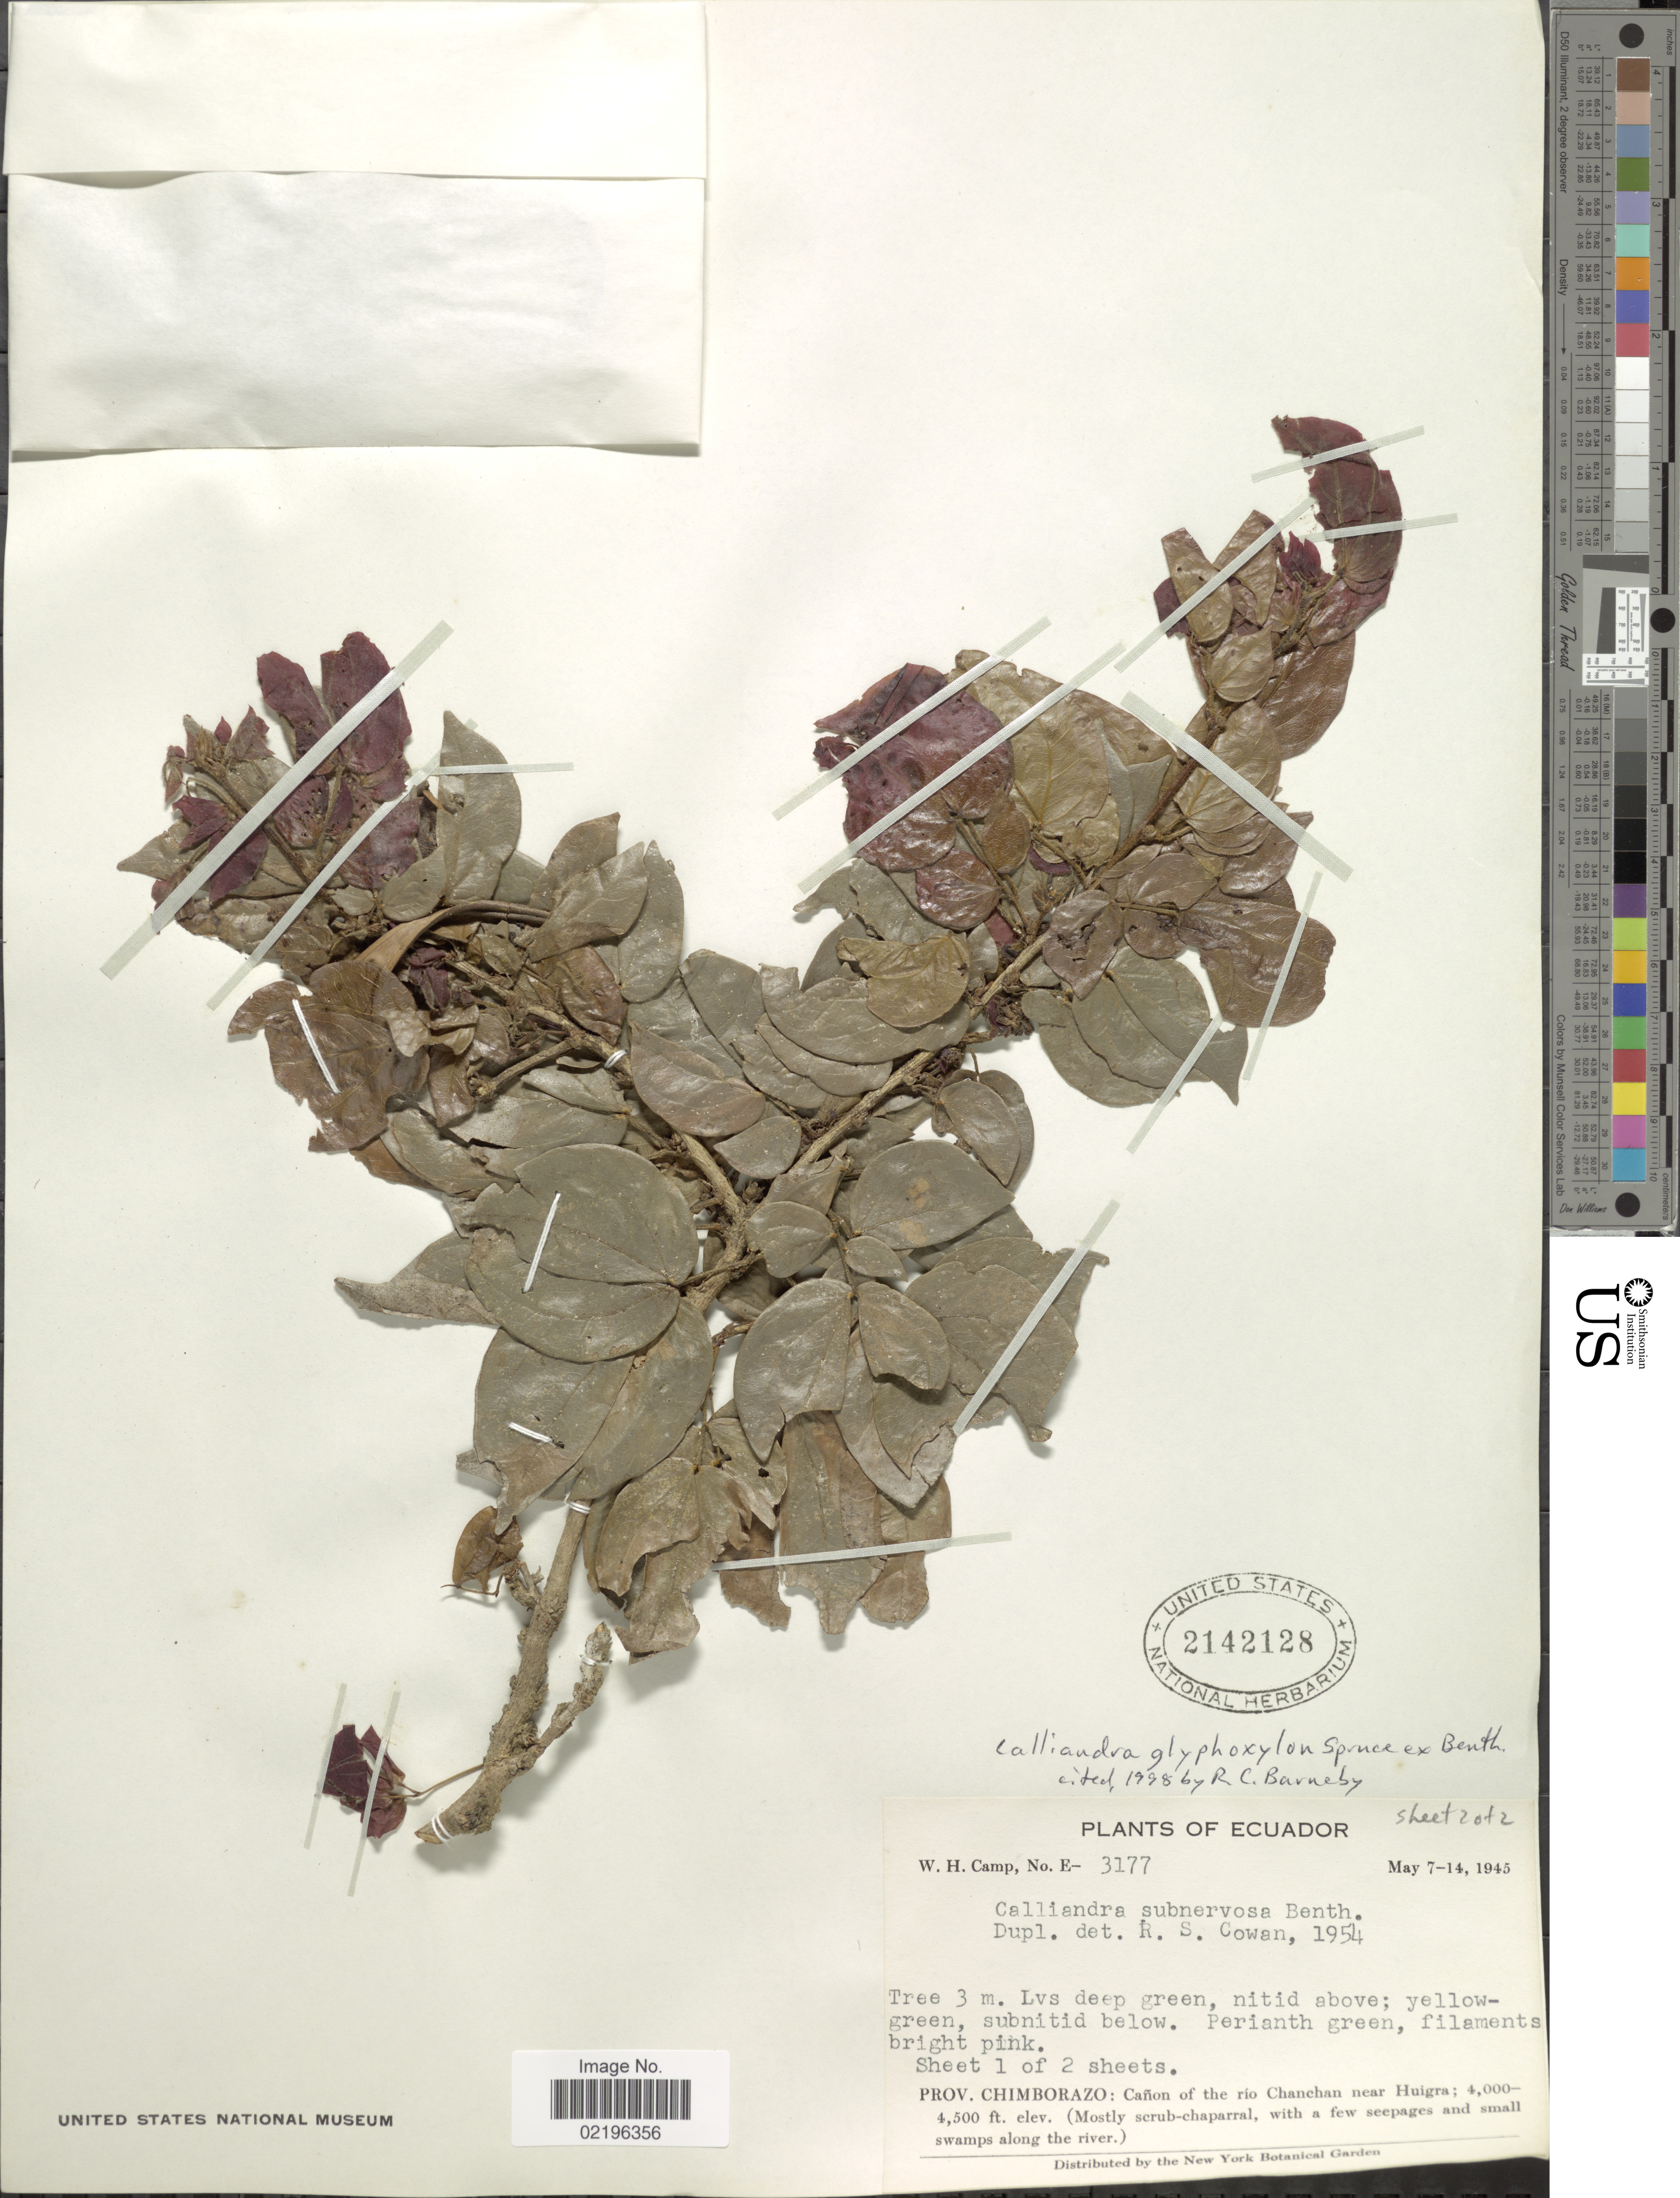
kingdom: Plantae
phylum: Tracheophyta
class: Magnoliopsida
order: Fabales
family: Fabaceae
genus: Calliandra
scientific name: Calliandra glyphoxylon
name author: Spruce ex Benth.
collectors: W. H. Camp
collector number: E- 3177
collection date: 1945-05-07/1945-05-14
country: Ecuador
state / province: Chimborazo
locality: Prov. Chimborazo: Canon of the rio Chanchan near Huigra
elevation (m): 1219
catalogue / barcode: US 2142128